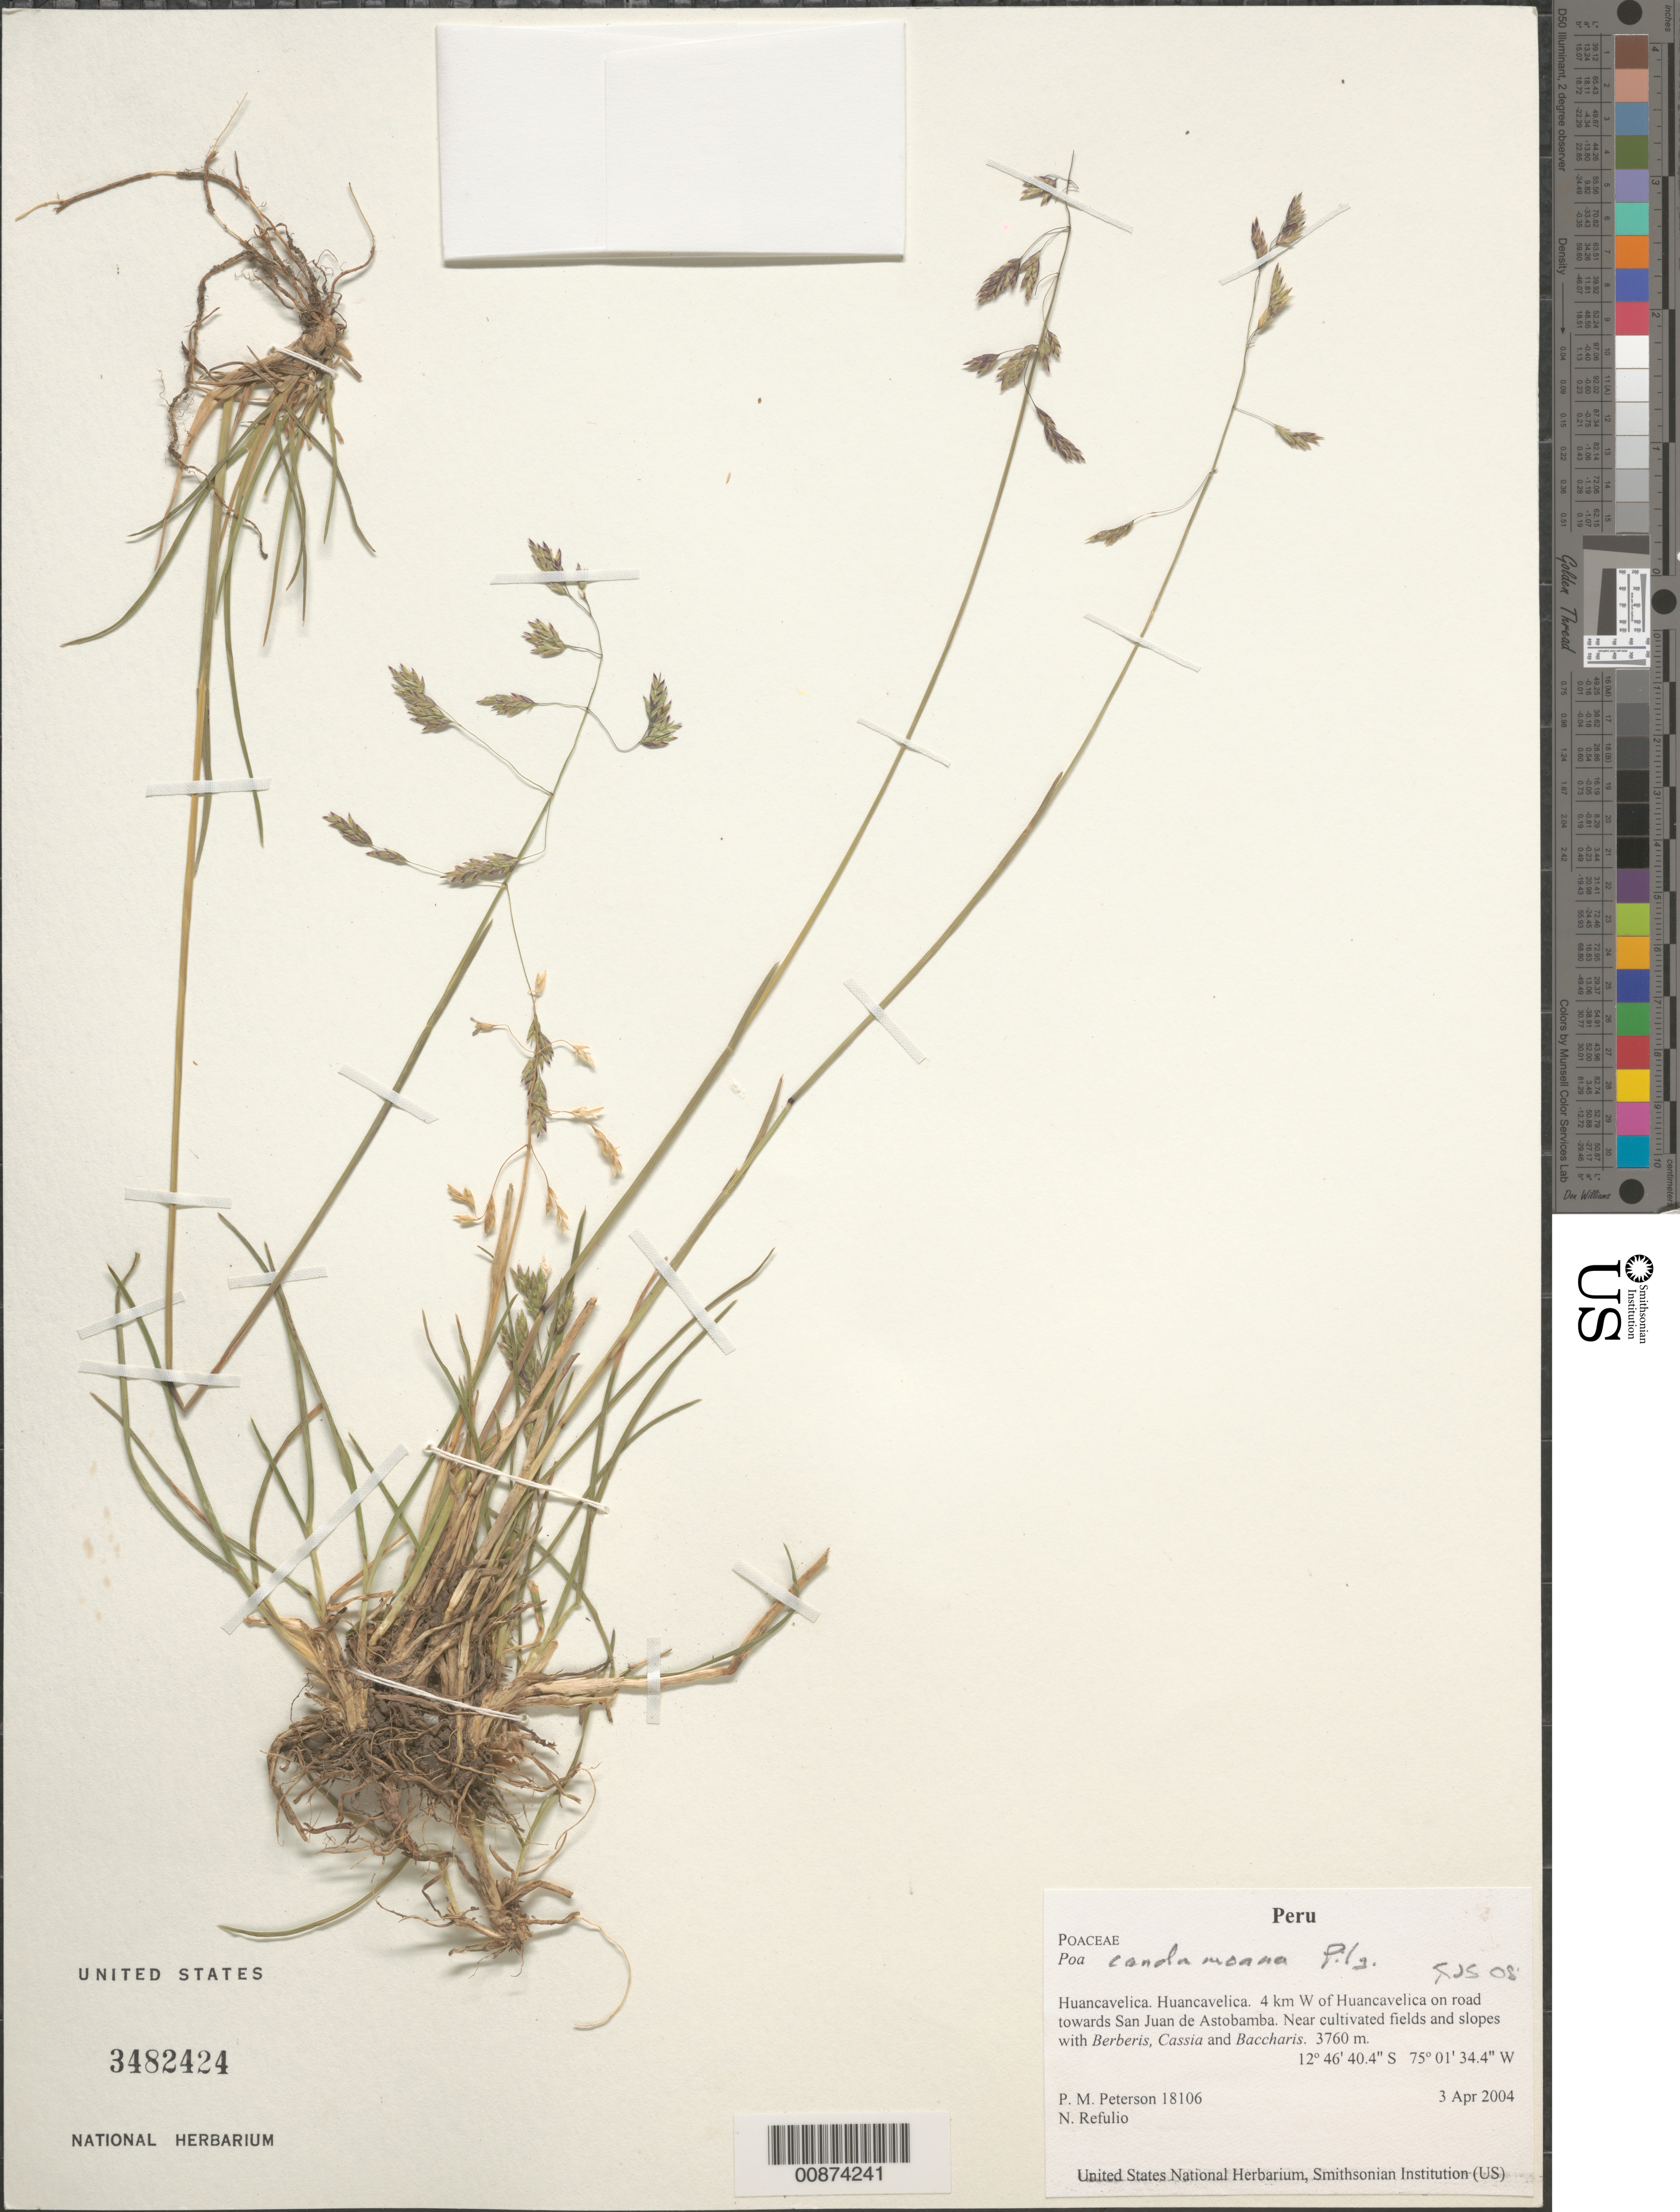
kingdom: Plantae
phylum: Tracheophyta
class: Liliopsida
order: Poales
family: Poaceae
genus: Poa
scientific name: Poa candamoana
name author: Pilg.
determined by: Soreng, Robert J., Research Associate (BOT), Smithsonian Institution - National Museum of Natural History (UNITED STATES)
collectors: P. M. Peterson & N. Refulio-Rodríguez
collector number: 18106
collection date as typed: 03 Apr 2004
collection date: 2004-04-03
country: Peru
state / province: Huancavelica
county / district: Huancavelica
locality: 4 km W of Huancavelica on road towards San Juan de Astobamba. Near cultivated fields and slopes with Berberis, Cassia and Baccharis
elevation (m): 3760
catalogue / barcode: US 3482424